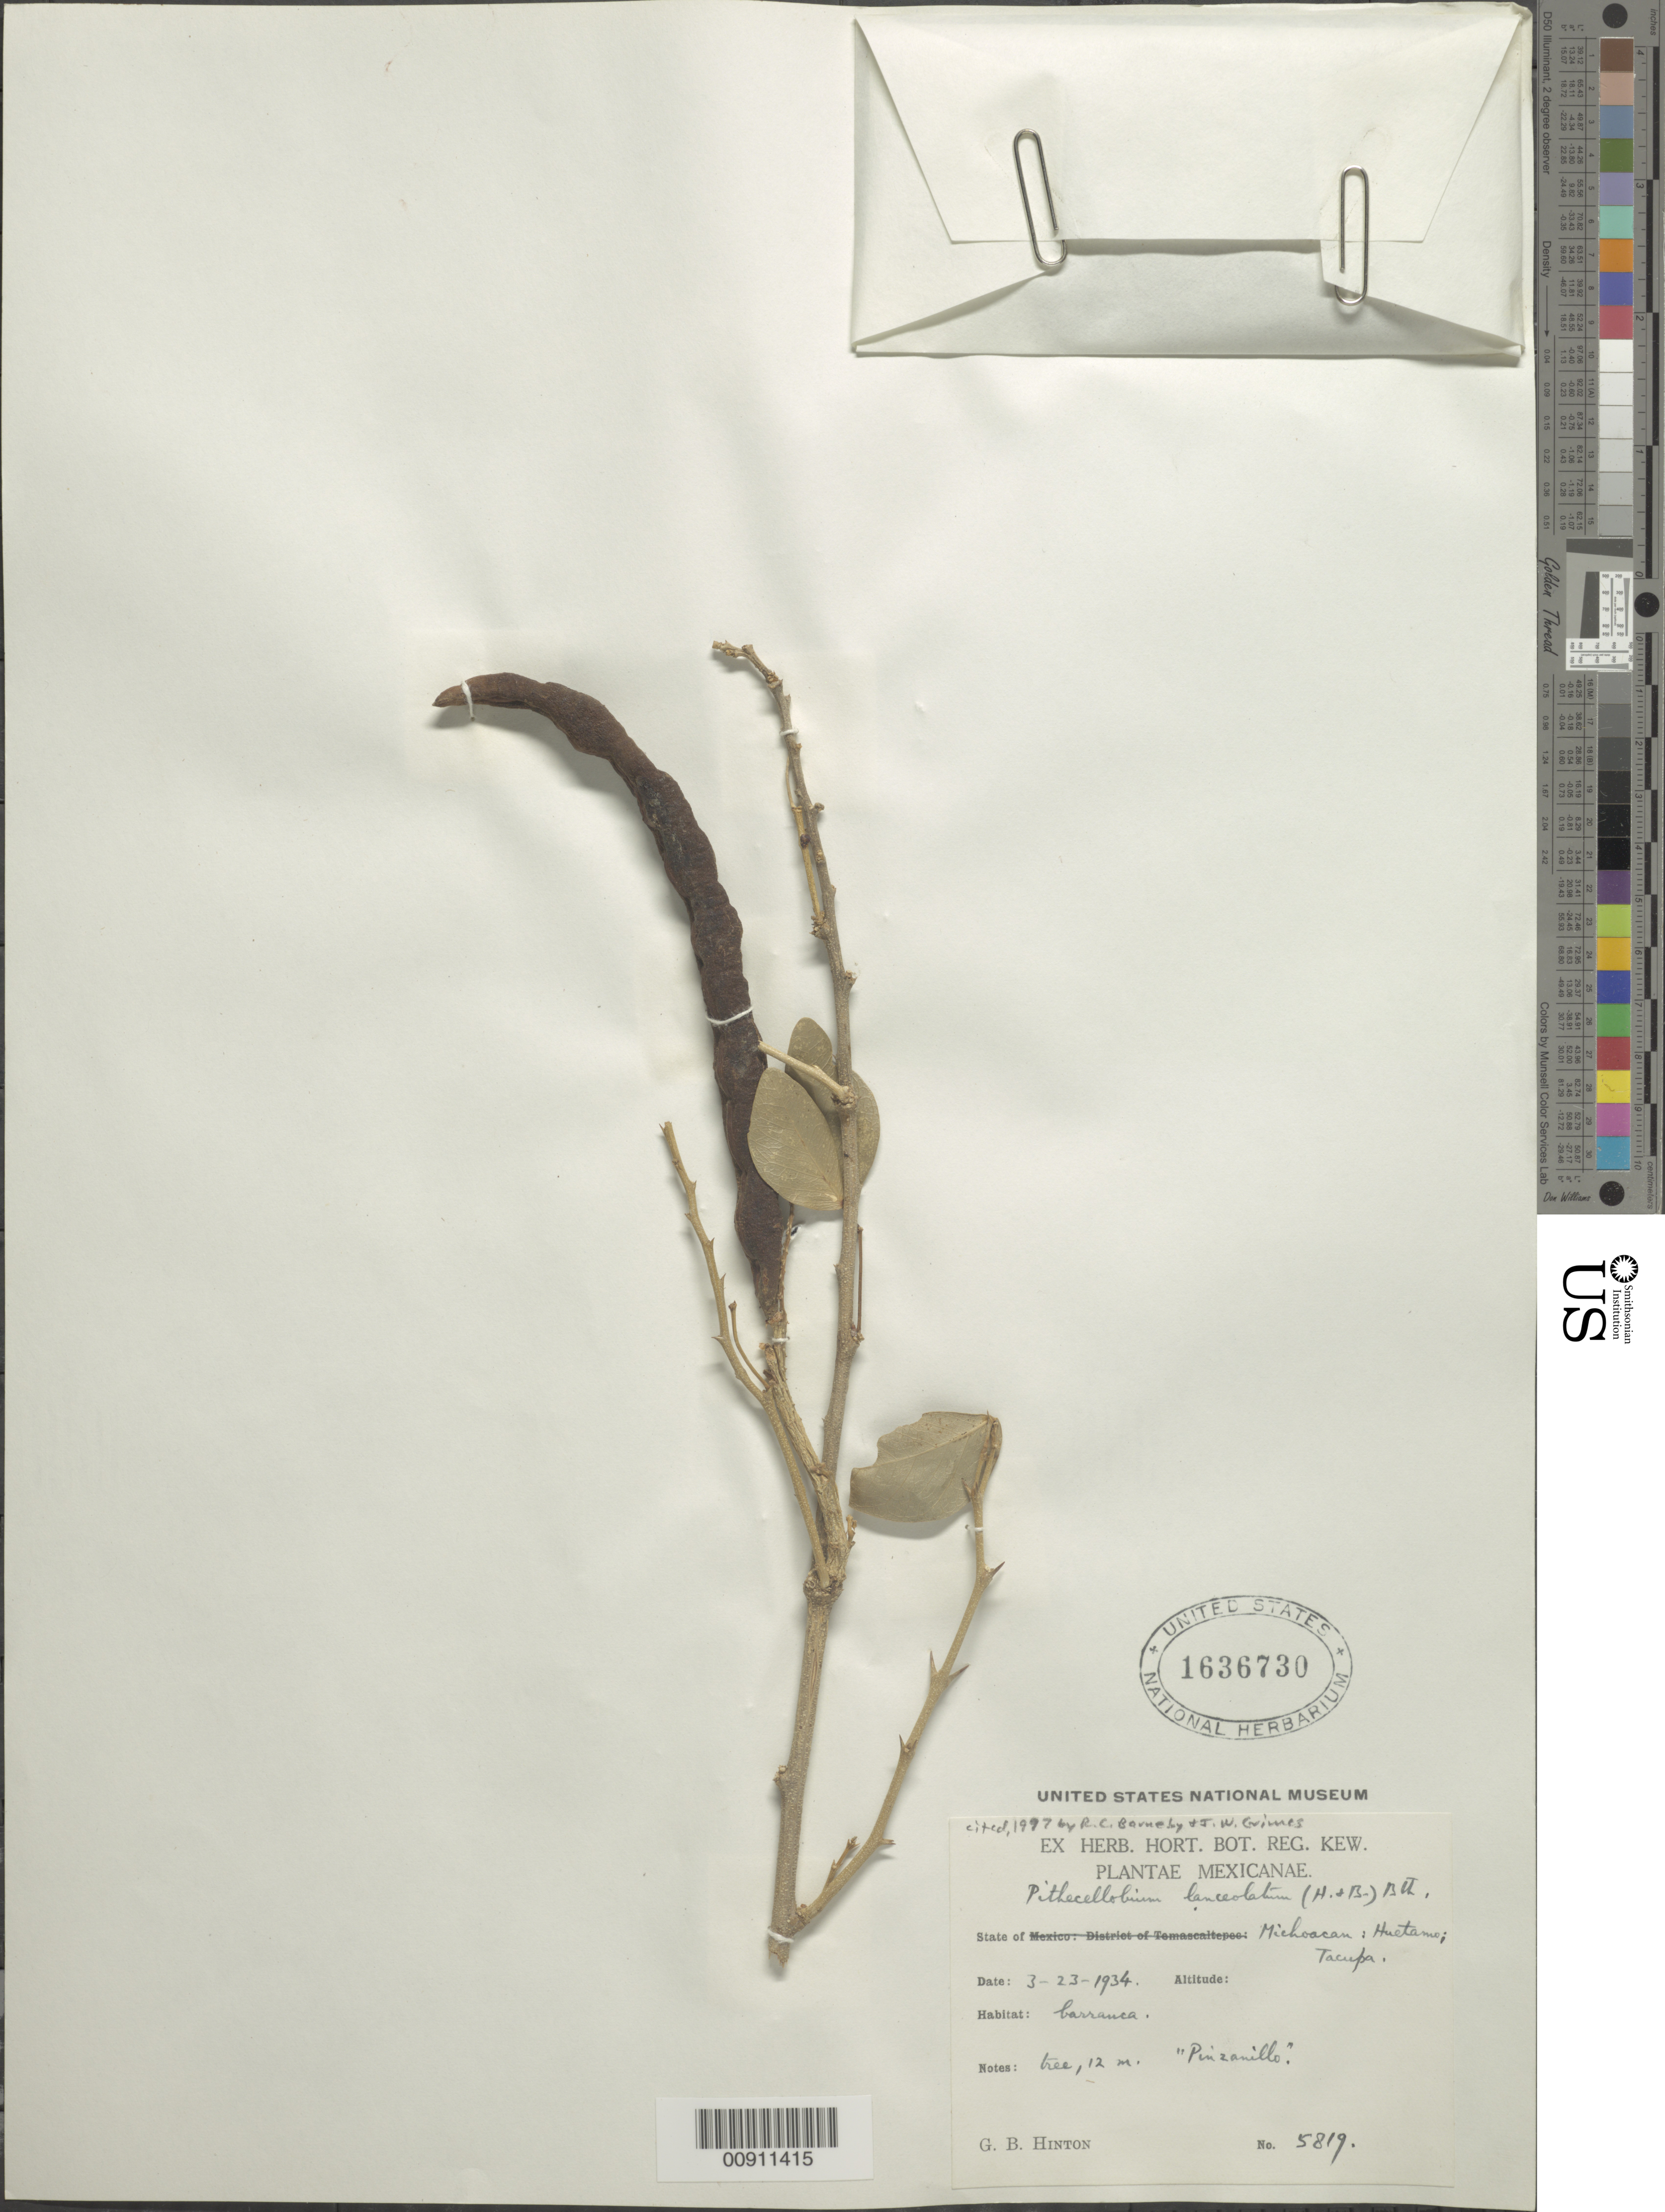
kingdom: Plantae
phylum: Tracheophyta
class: Magnoliopsida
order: Fabales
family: Fabaceae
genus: Pithecellobium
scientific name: Pithecellobium lanceolatum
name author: (Humb. & Bonpl. ex Willd.) Benth.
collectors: G. B. Hinton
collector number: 5819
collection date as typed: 23 Mar 1934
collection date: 1934-03-23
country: Mexico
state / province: Michoacán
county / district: Huetamo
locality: Michoacán: Huetamo: Tacupa.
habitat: Barranca.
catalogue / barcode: US 1636730